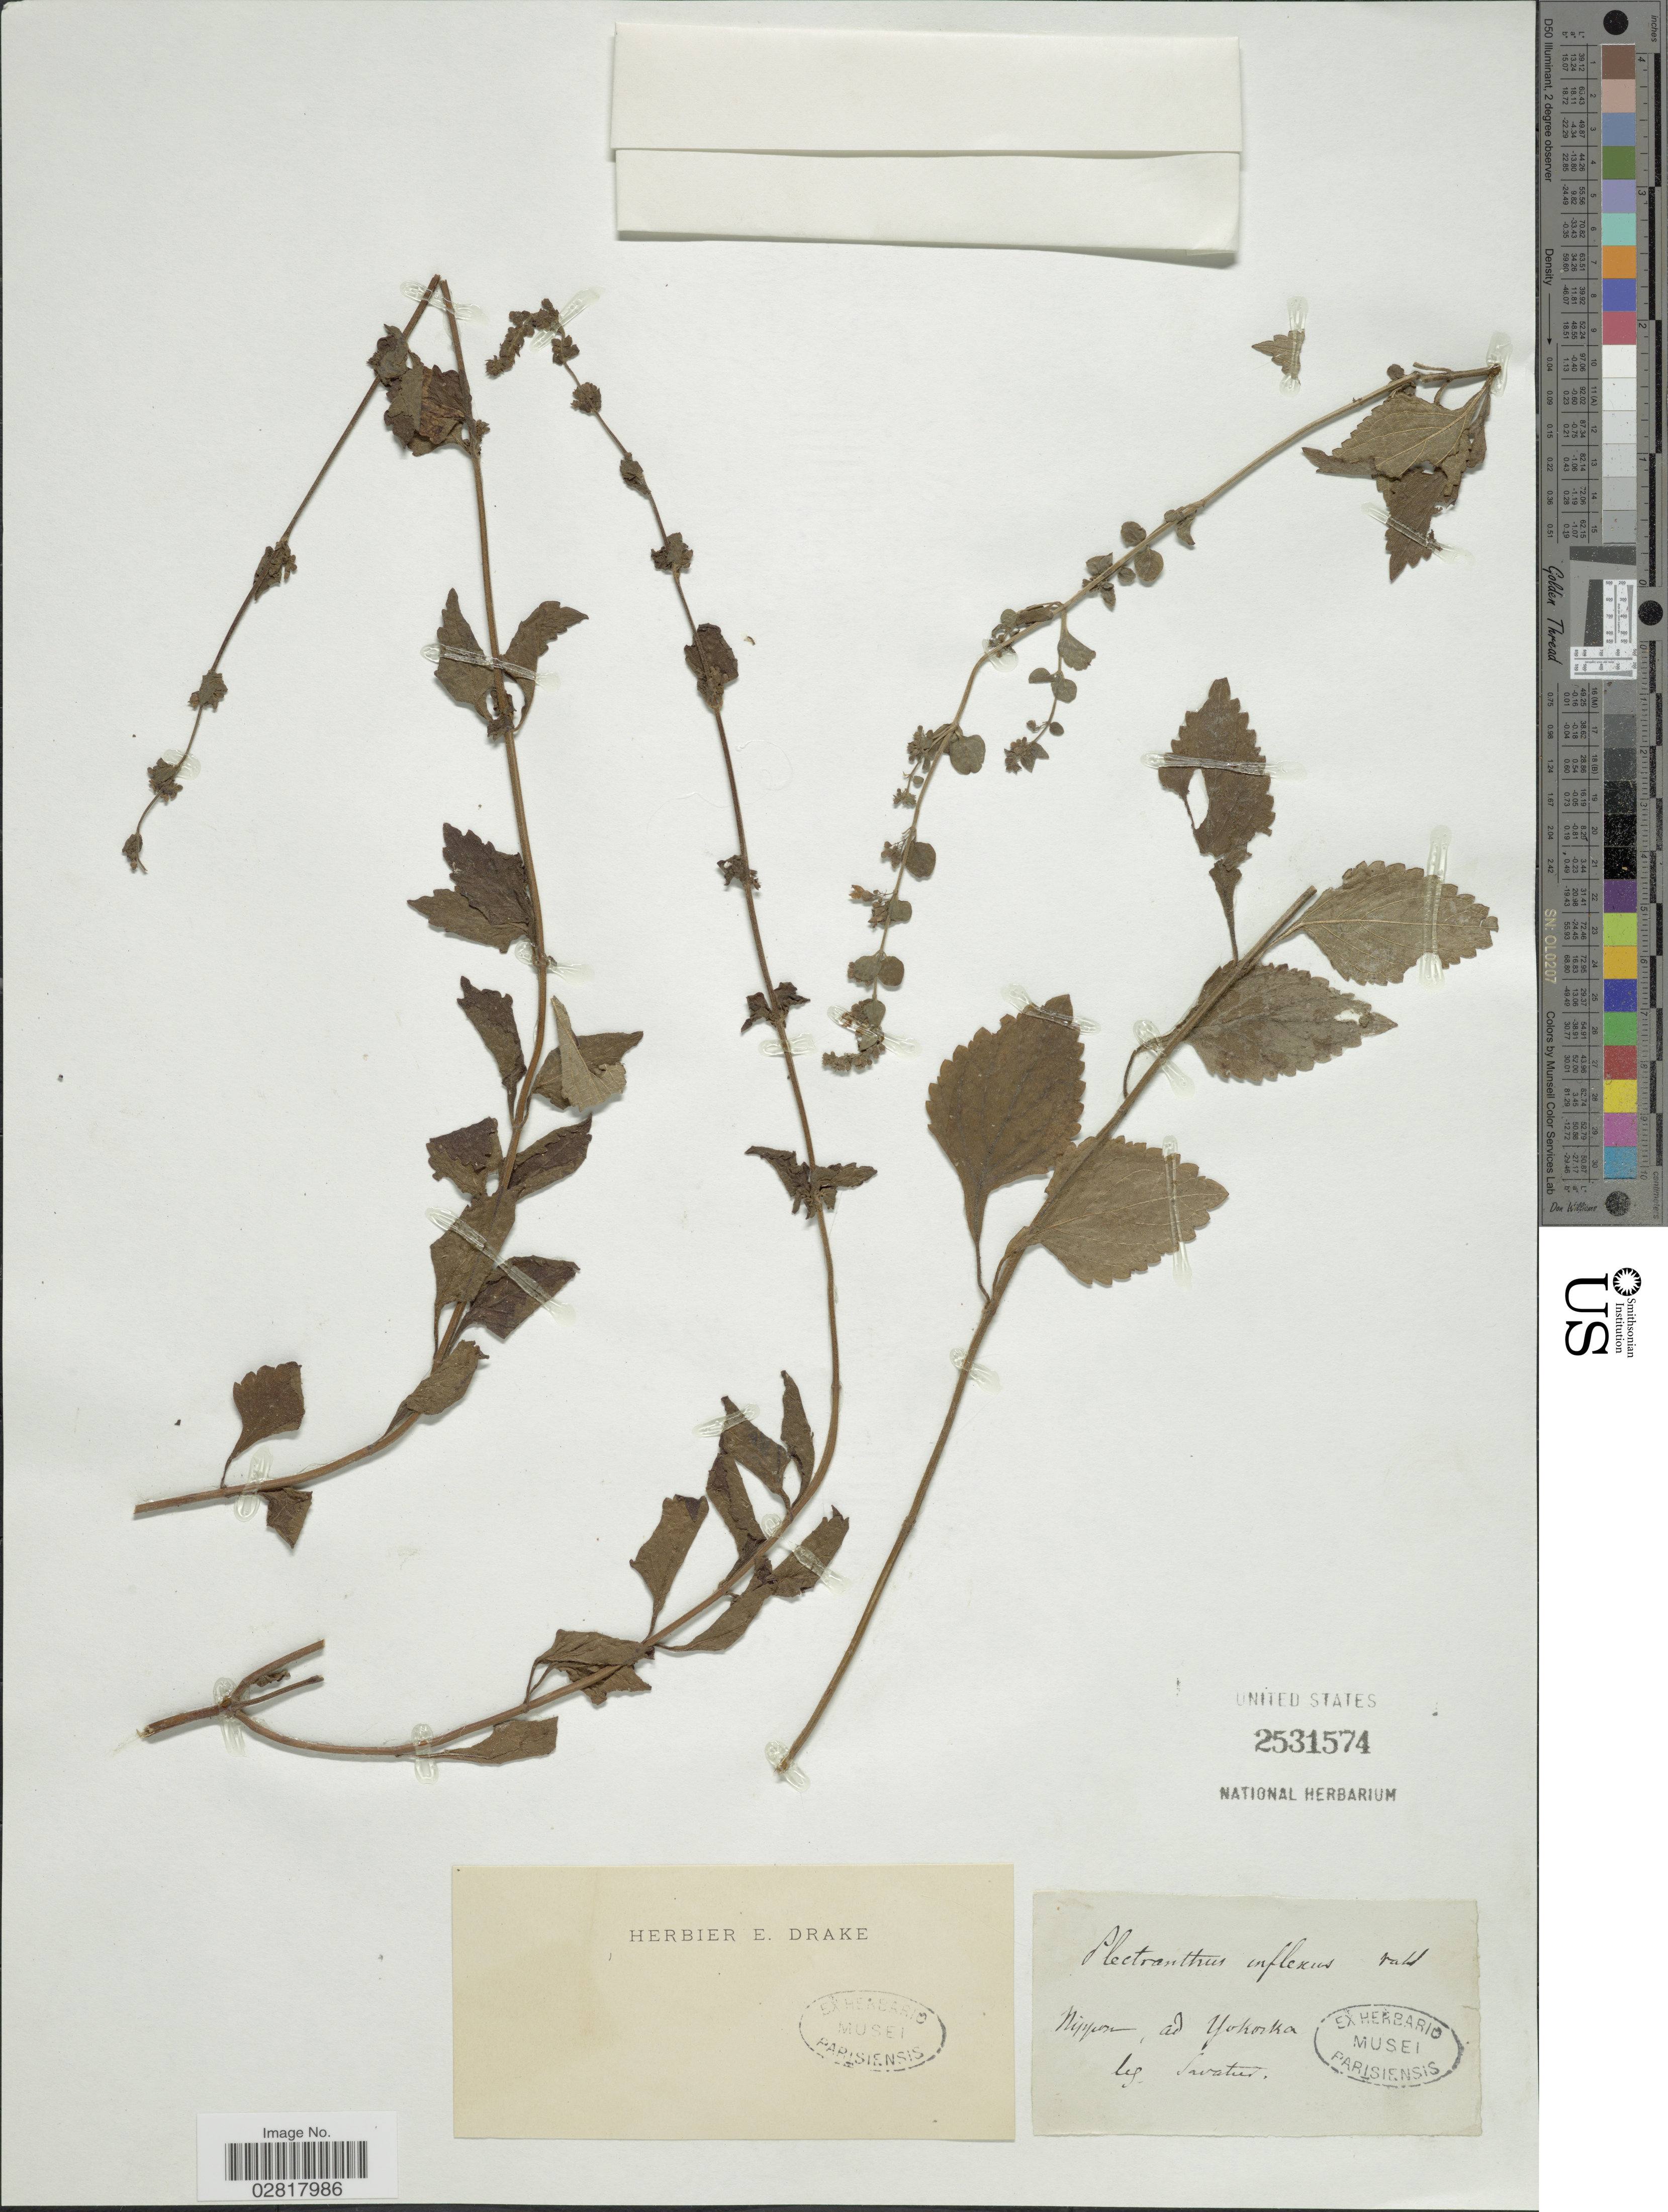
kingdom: Plantae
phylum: Tracheophyta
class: Magnoliopsida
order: Lamiales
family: Lamiaceae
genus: Plectranthus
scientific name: Plectranthus inflexus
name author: (Thunb.) Vahl ex Benth.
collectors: Savatier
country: Japan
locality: Nippon, ad Yokoska.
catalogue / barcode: US 2531574